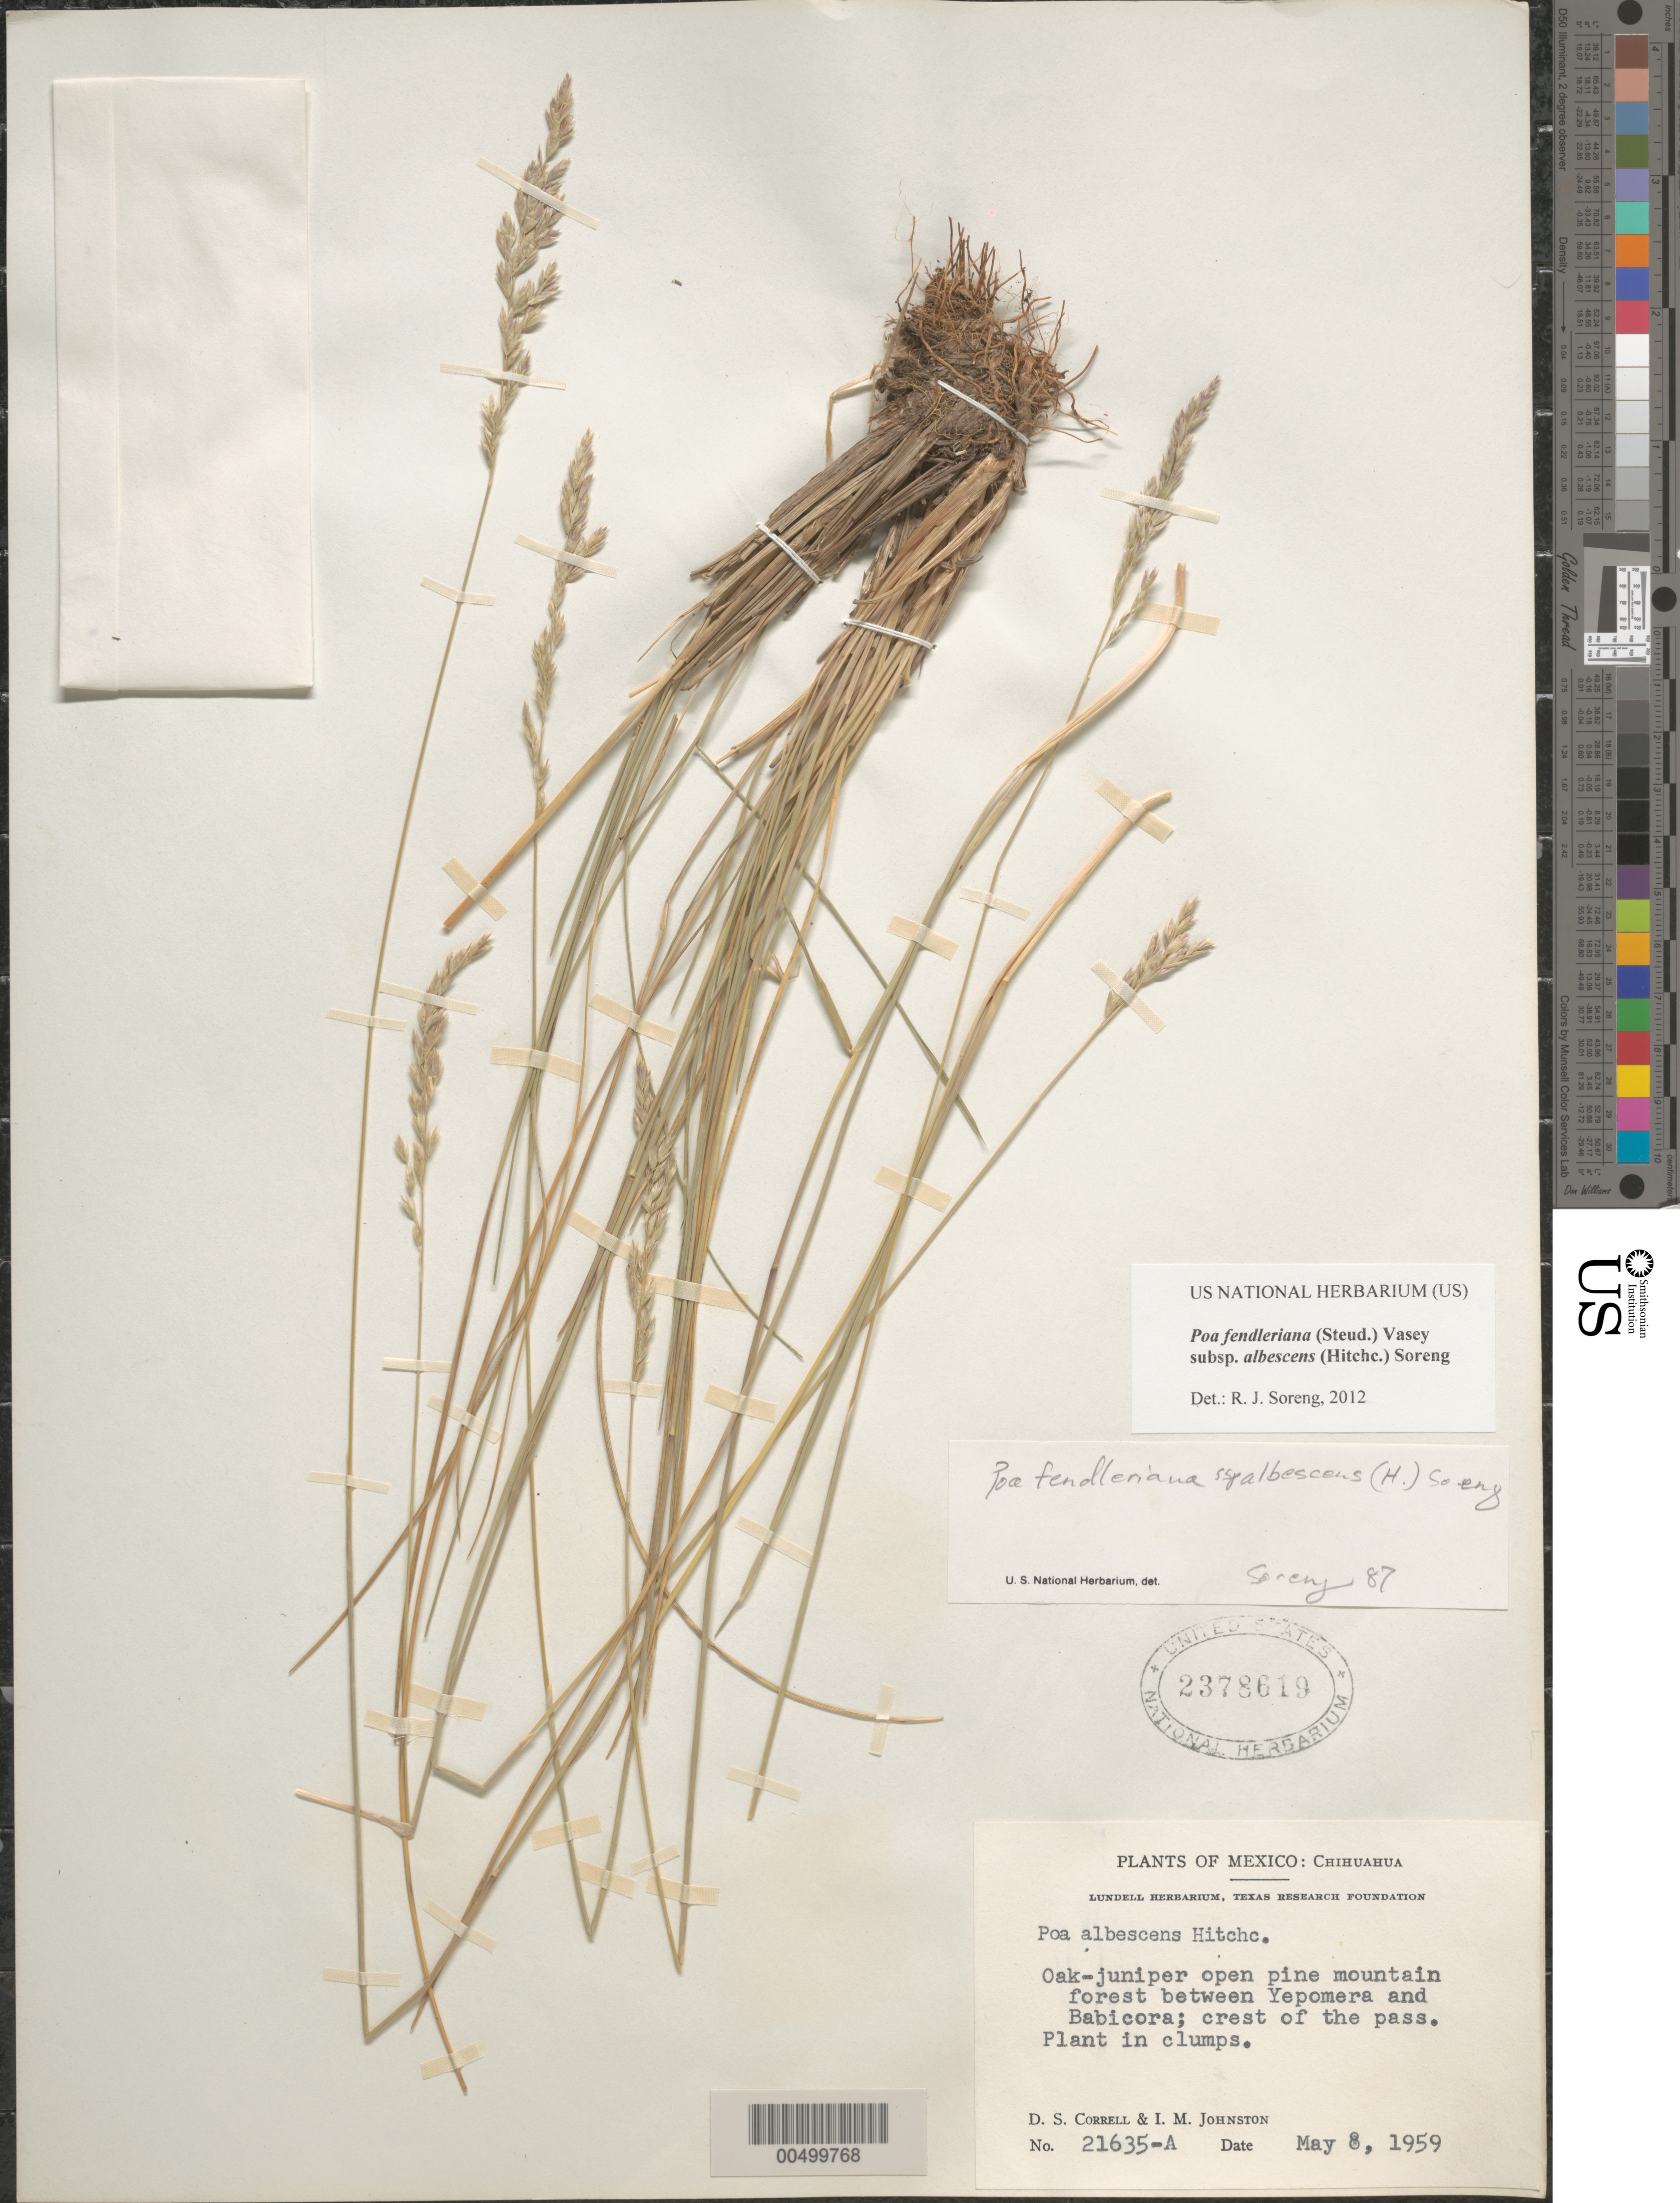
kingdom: Plantae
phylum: Tracheophyta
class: Liliopsida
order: Poales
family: Poaceae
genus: Poa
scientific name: Poa fendleriana subsp. albescens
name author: (Hitchc.) Soreng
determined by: Grery, --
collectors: D. S. Correll & I.M. Johnston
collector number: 21635-A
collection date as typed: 8 May 1959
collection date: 1959-05-08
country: Mexico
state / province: Chihuahua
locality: Between Yepomera & Babicora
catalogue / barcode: US 2378619